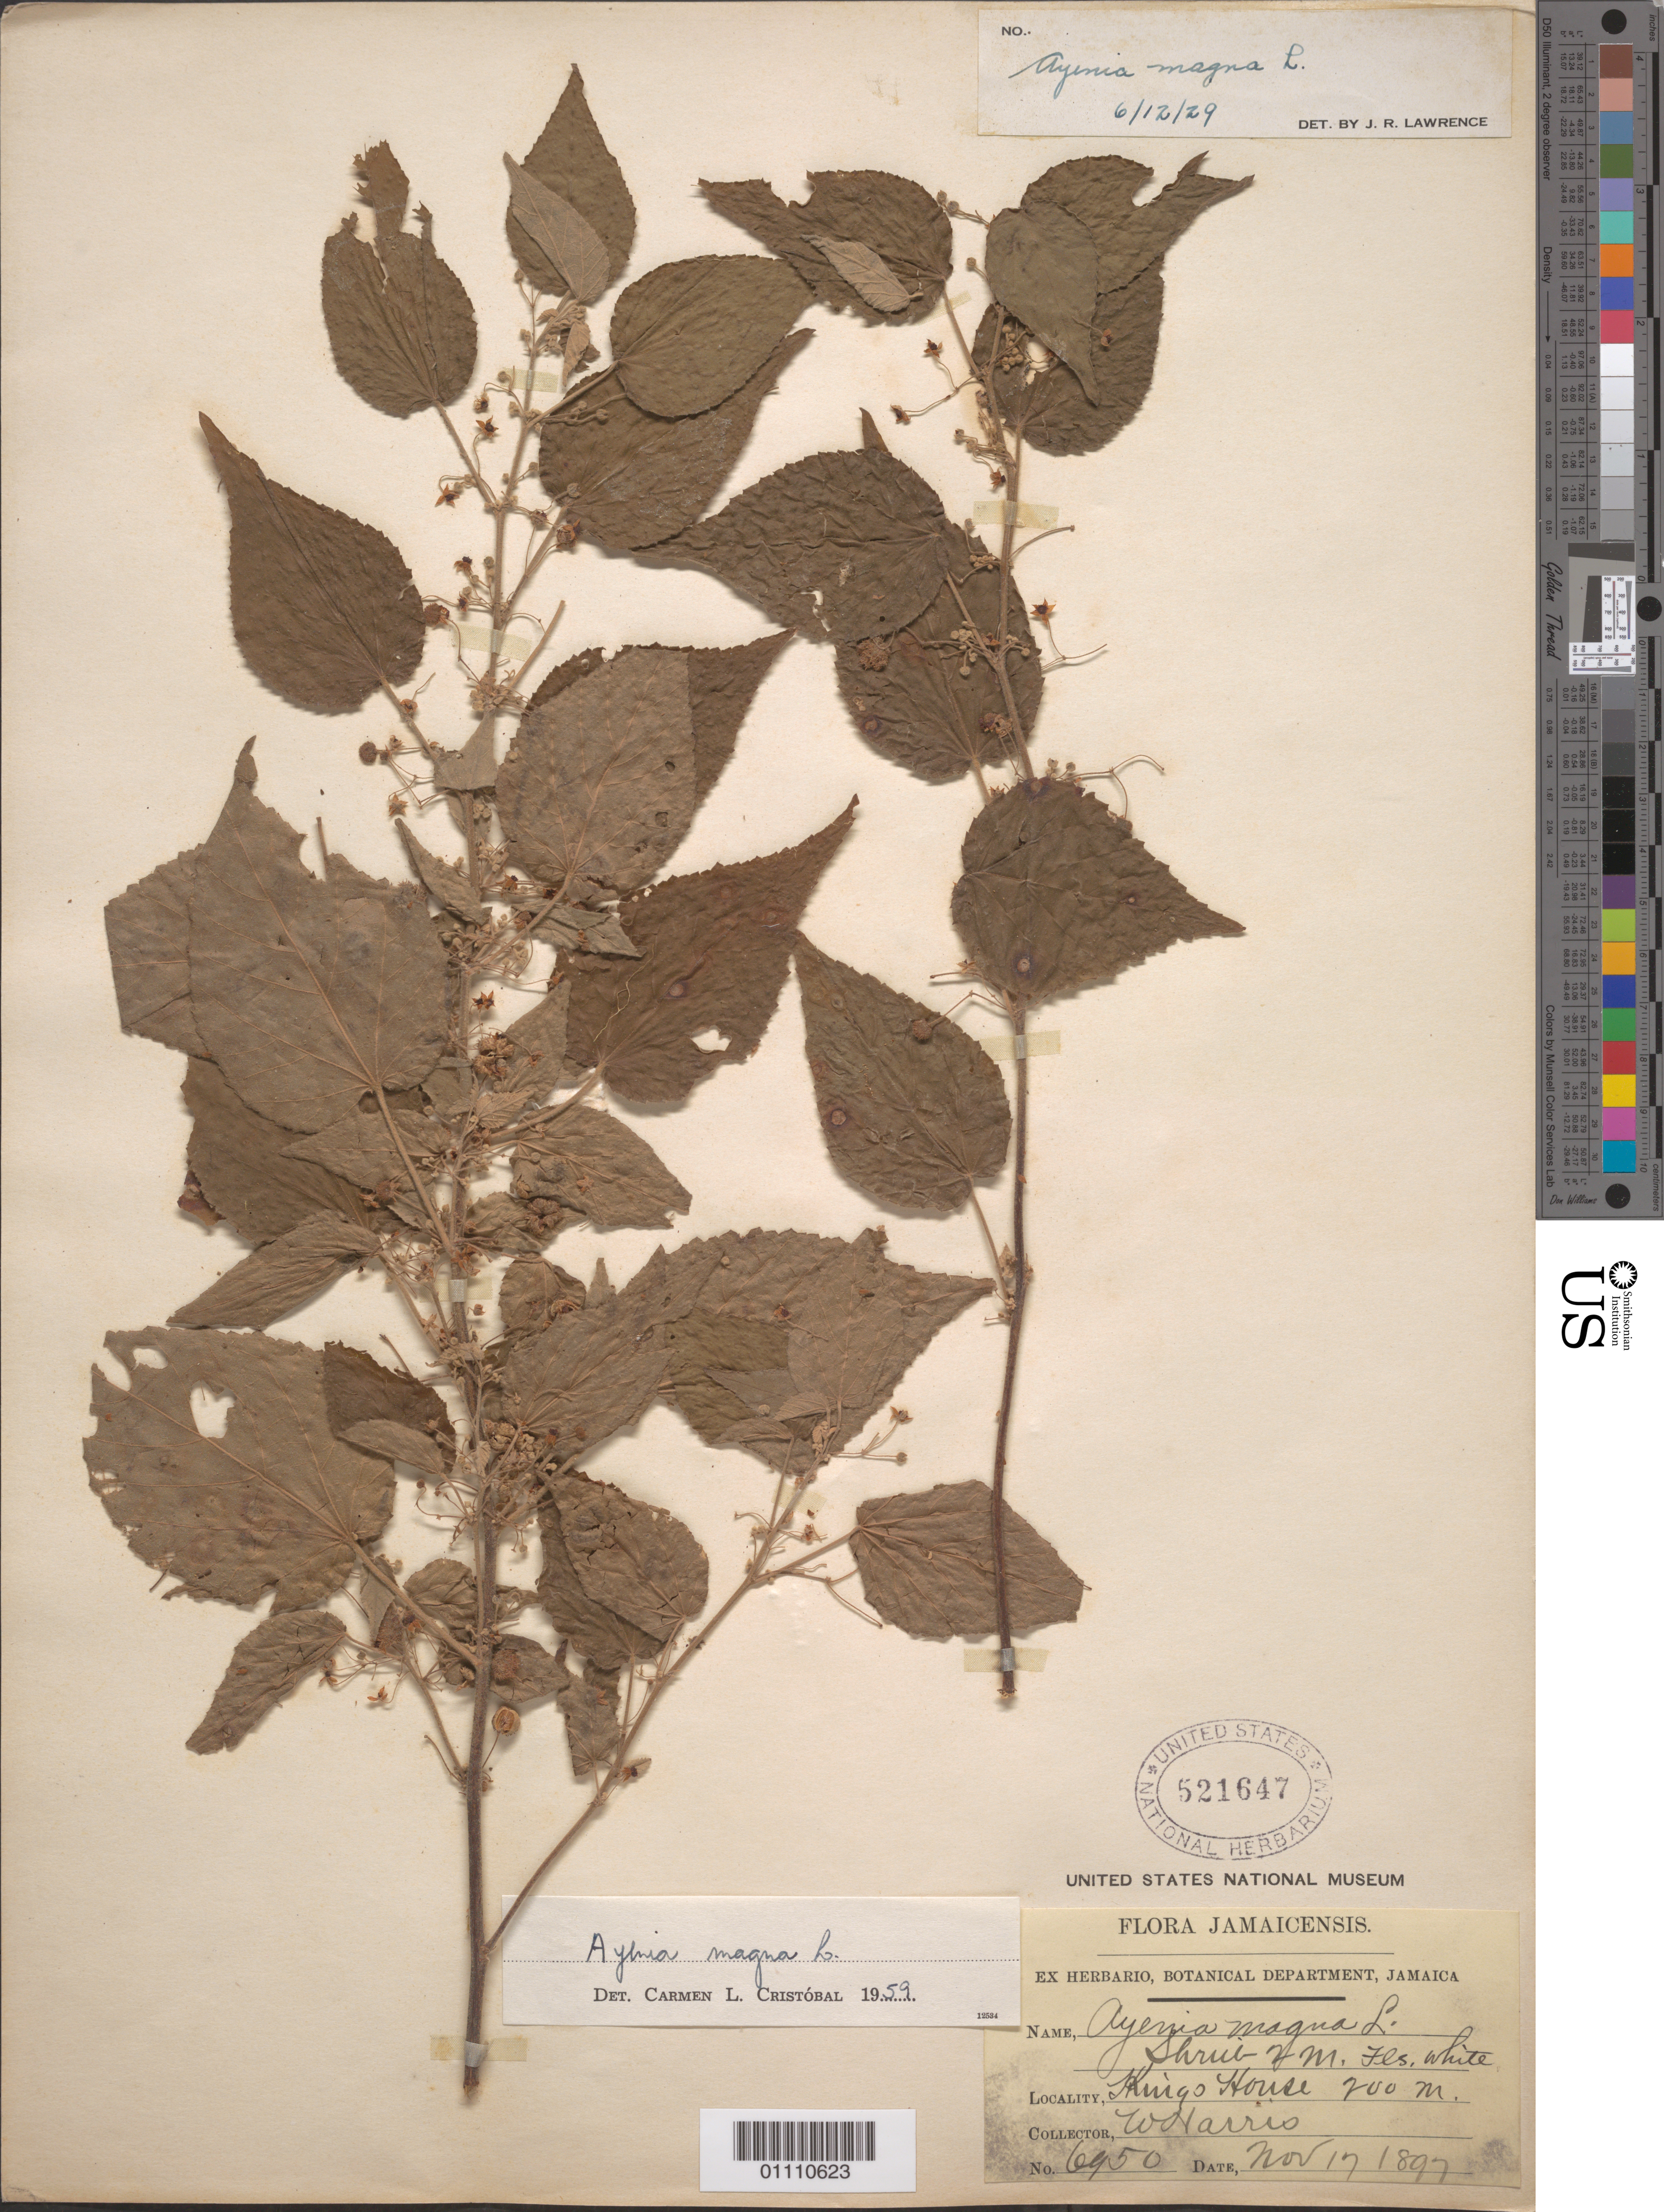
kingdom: Plantae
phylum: Tracheophyta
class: Magnoliopsida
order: Malvales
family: Malvaceae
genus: Ayenia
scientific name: Ayenia magna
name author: L.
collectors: W. Harris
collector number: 6950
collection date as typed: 17 Nov 1897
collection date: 1897-11-17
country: Jamaica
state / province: Kingston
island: Jamaica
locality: Kings House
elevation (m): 700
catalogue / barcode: US 521647